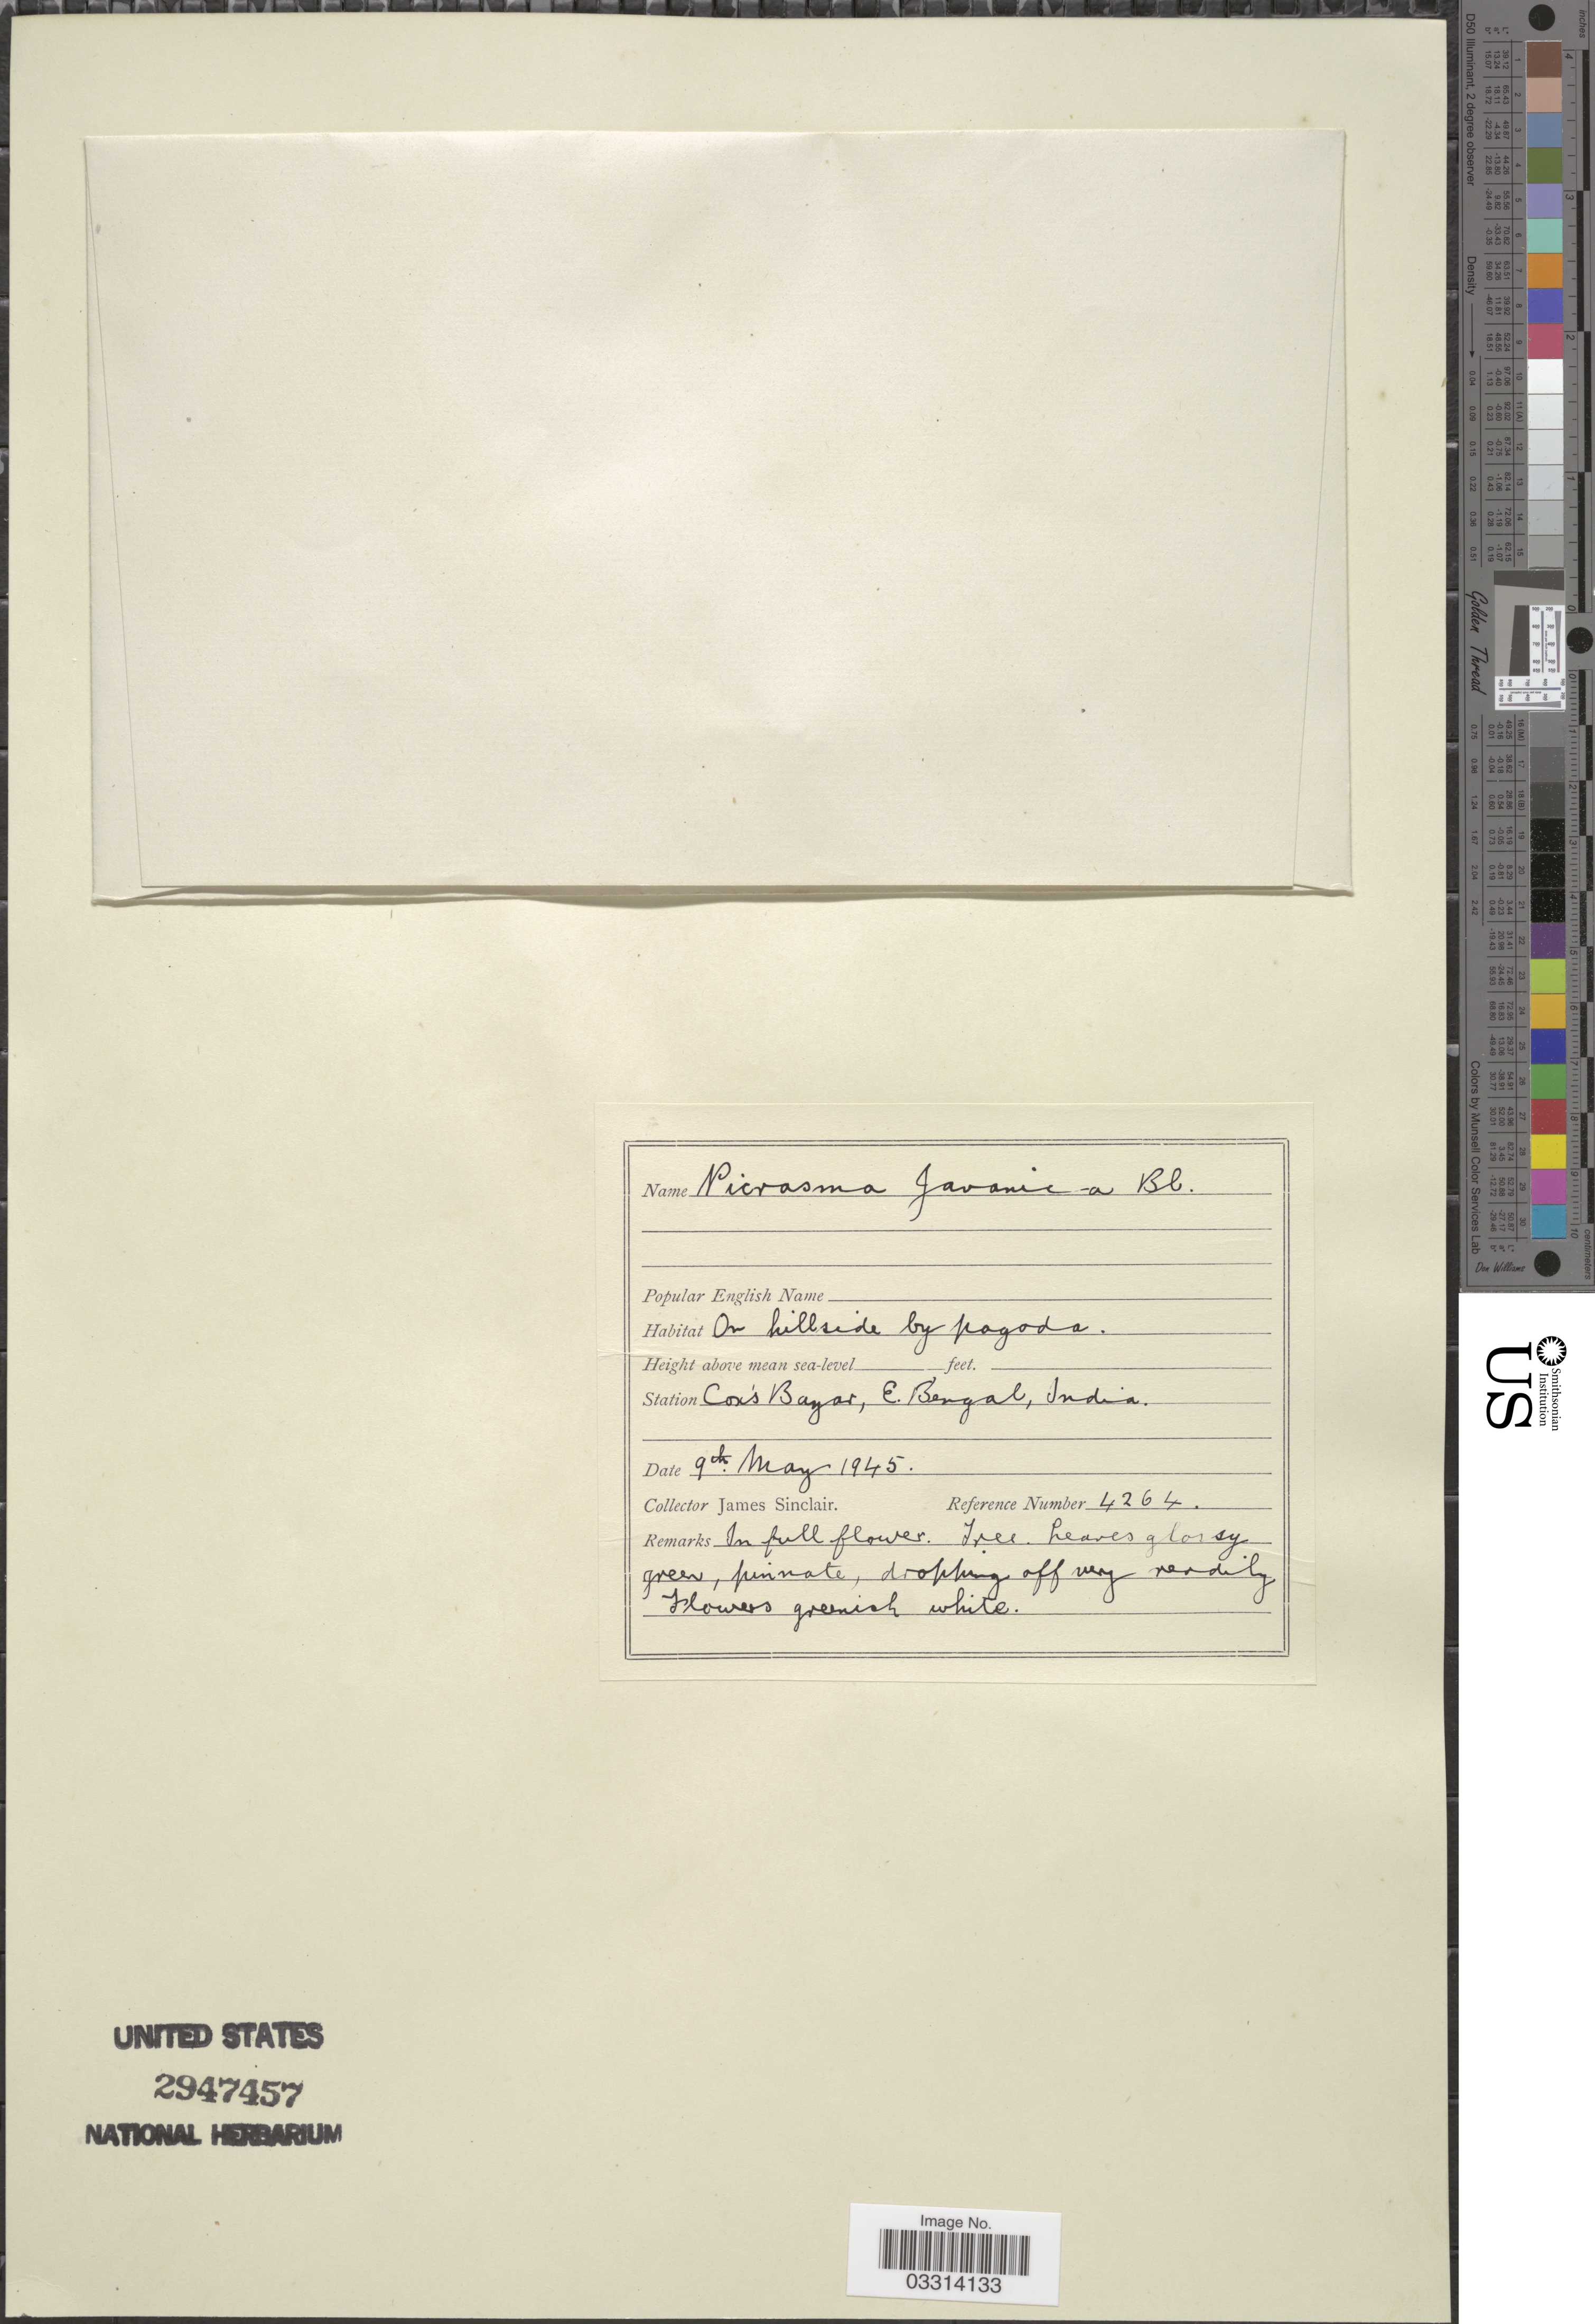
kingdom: Plantae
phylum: Tracheophyta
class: Magnoliopsida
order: Sapindales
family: Simaroubaceae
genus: Picrasma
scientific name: Picrasma javanica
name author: Blume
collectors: J. Sinclair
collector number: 4264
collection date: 1945-05-09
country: Bangladesh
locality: Station Cox's Bazar, E. Bengal.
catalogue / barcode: US 2947457